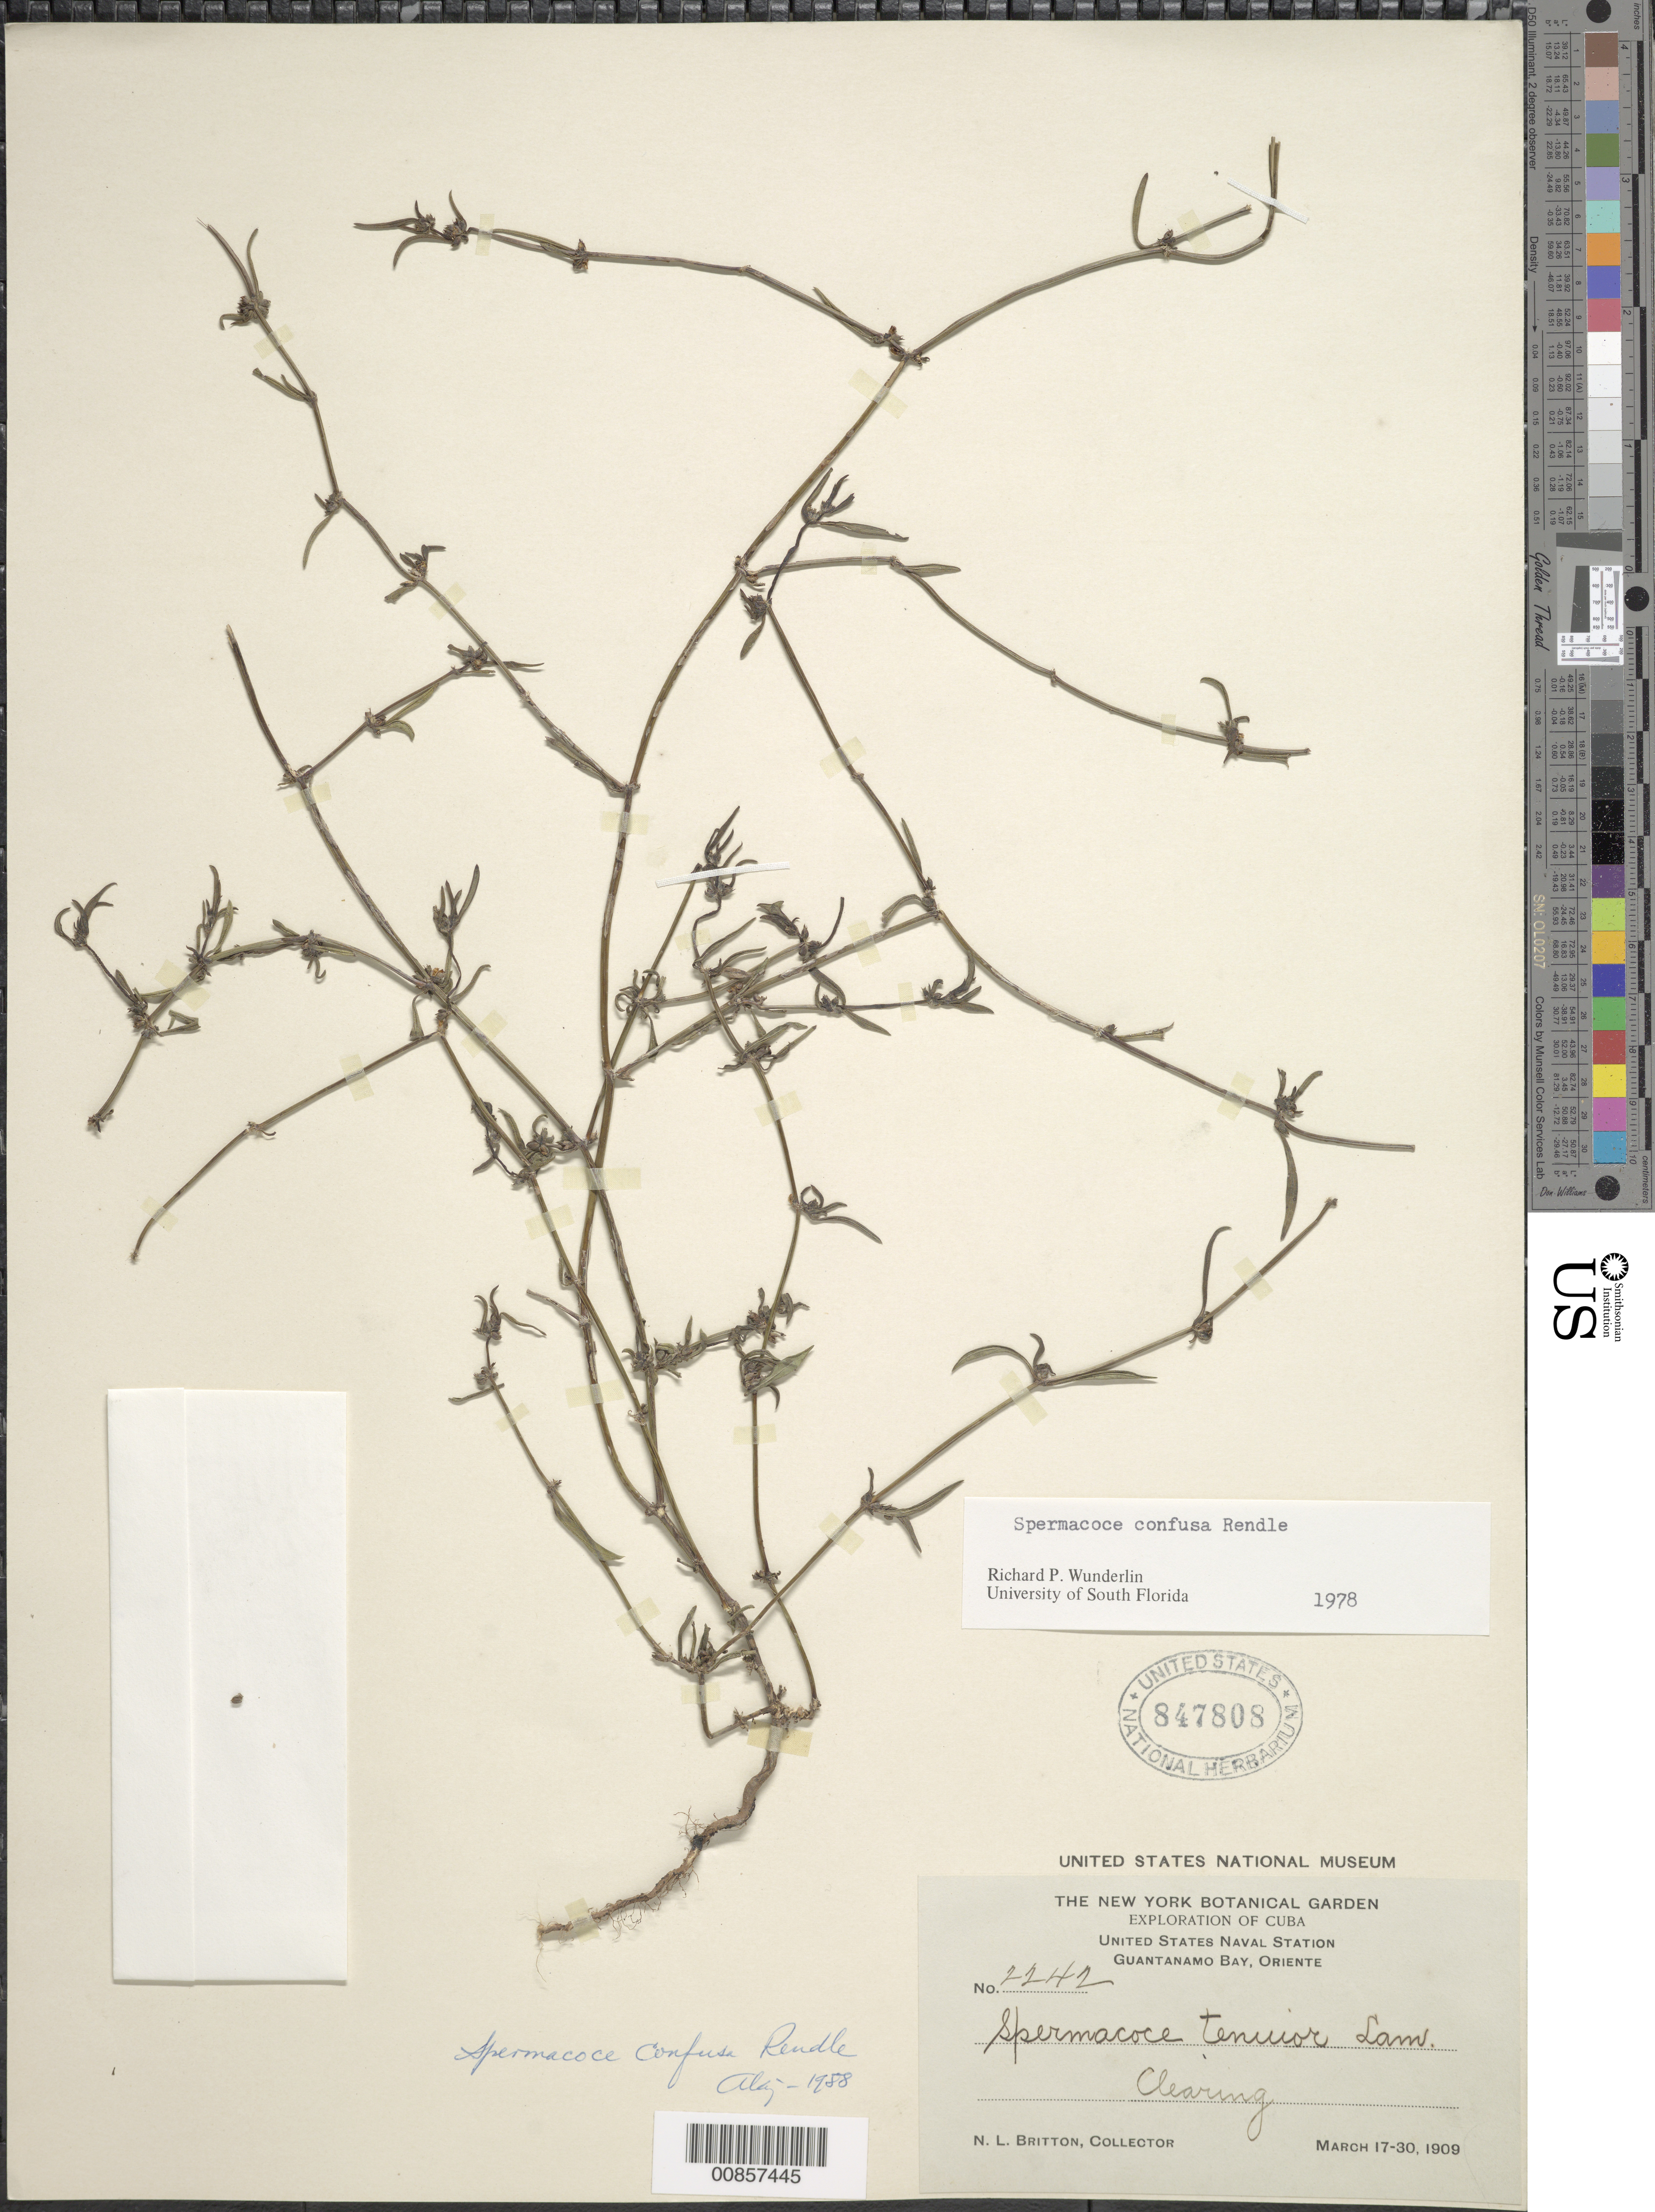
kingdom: Plantae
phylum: Tracheophyta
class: Magnoliopsida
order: Gentianales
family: Rubiaceae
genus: Spermacoce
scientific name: Spermacoce tenuior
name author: L.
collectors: N. Britton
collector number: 2242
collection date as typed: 17 Mar 1909 to 30 Mar 1909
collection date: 1909-03-17/1909-03-30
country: Cuba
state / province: Santiago de Cuba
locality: Guantanamo Bay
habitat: Clearing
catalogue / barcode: US 847808